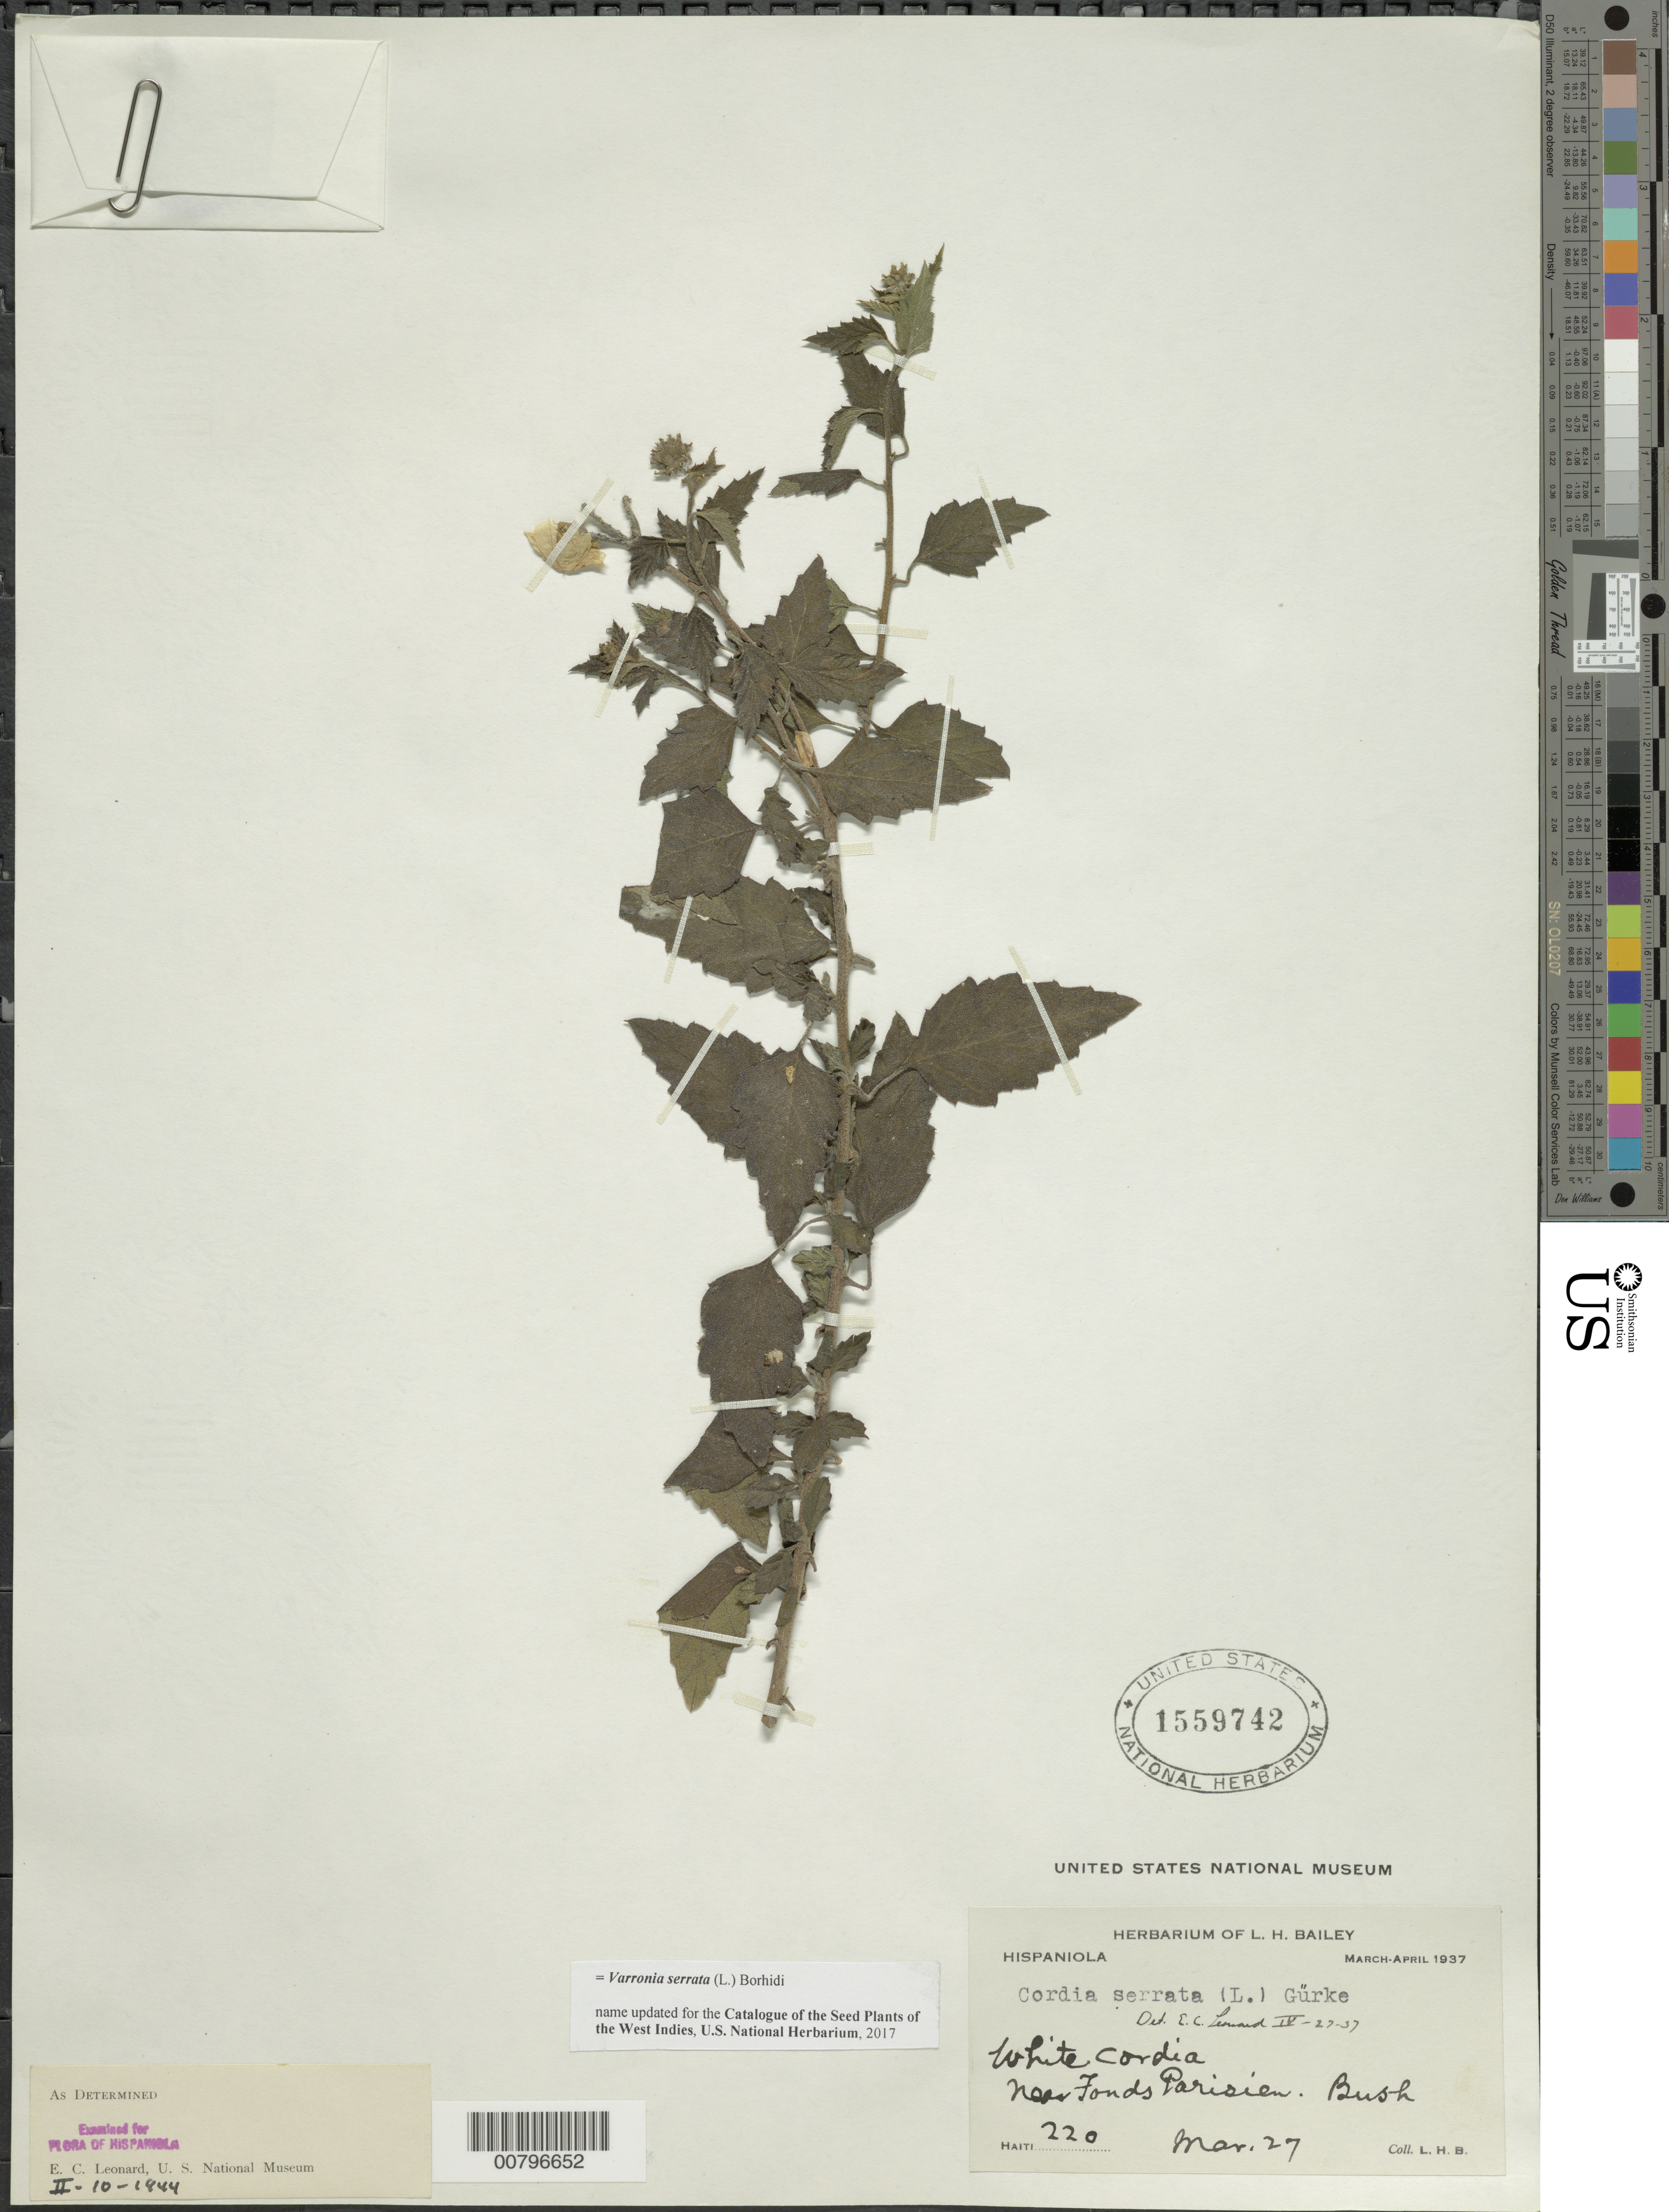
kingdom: Plantae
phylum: Tracheophyta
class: Magnoliopsida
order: Boraginales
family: Cordiaceae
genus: Varronia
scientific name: Varronia serrata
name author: (L.) Borhidi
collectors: L. H. Bailey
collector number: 220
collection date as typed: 27 Mar 1927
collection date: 1927-03-27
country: Haiti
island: Hispaniola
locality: Near Fonds Parisien.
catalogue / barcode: US 1559742